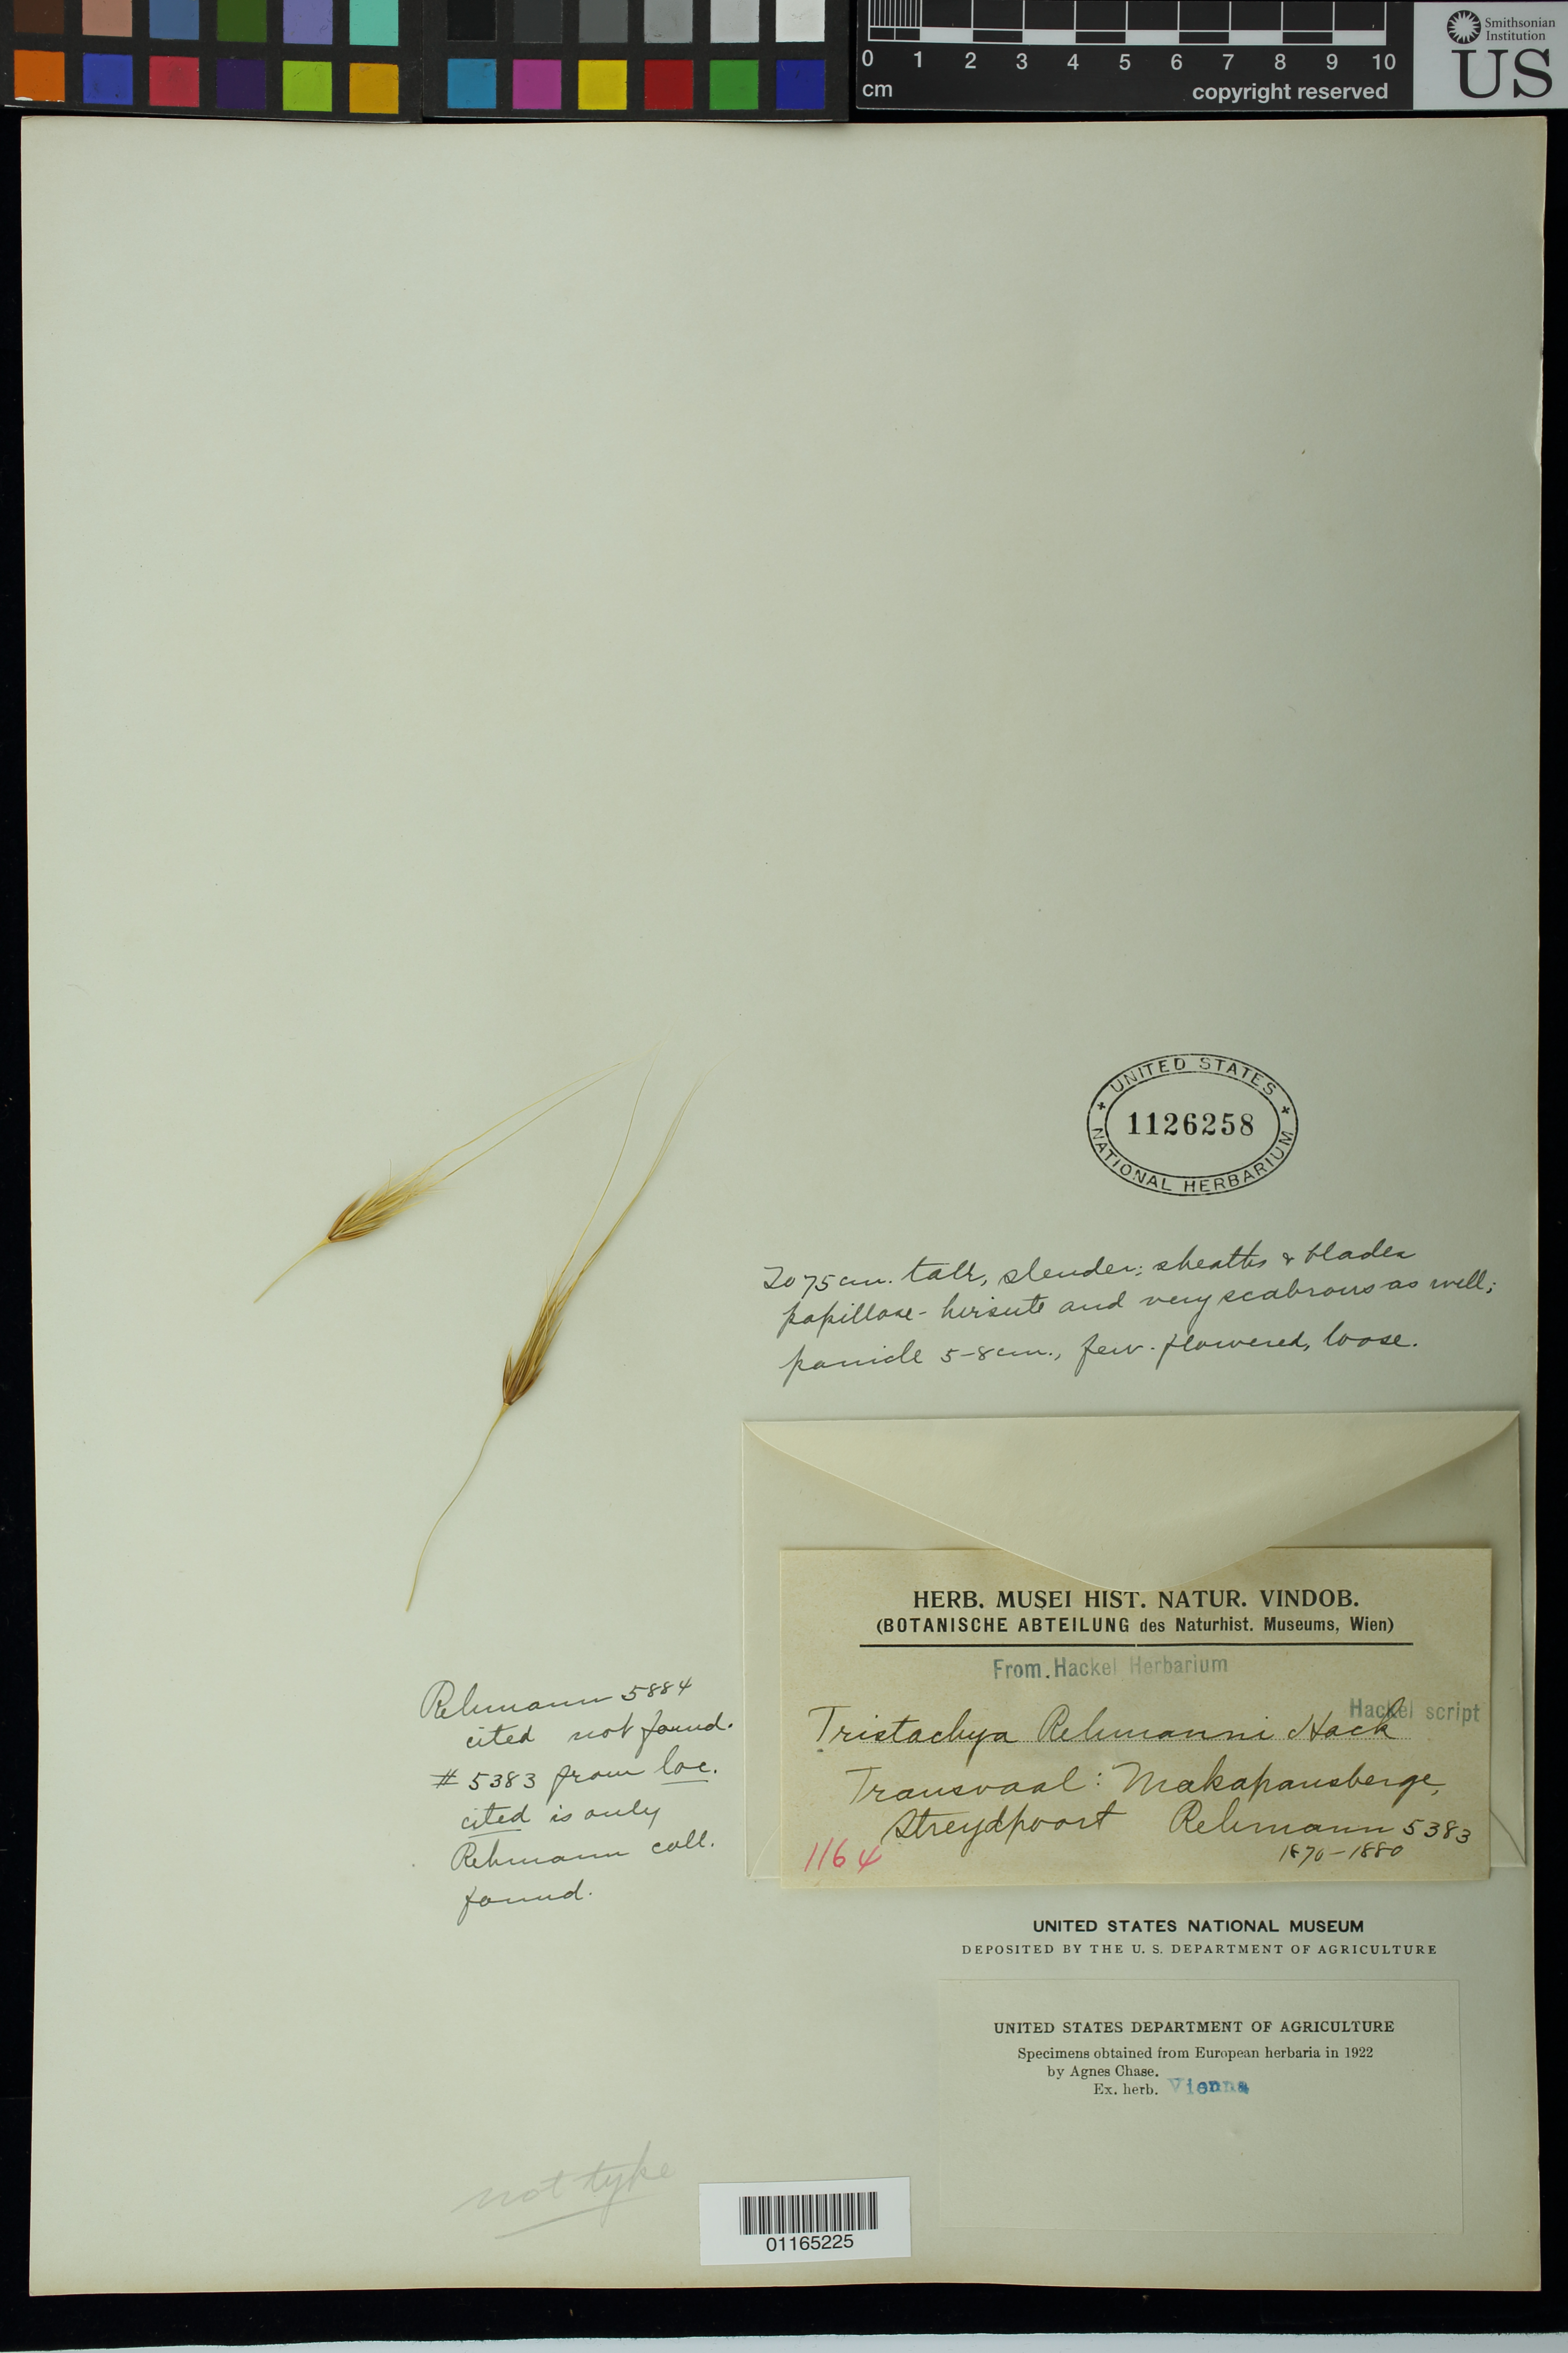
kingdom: Plantae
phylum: Tracheophyta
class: Liliopsida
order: Poales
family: Poaceae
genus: Tristachya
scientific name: Tristachya rehmannii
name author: Hack. in Schinz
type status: Possible Type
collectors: A. Rehmann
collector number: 5383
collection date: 1870/1880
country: South Africa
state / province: North West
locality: Transvaal: Makapansberge, Streydpoort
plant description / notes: Fragmentary material of type (?) specimen ex herb Hackel (Vienna). Dubiously a type but surely original material; protologue cites (only) Rehmann 5884, possibly in error? (Rehmann 5884 at K is a Cuscuta specimen.)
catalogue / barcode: US 1126258